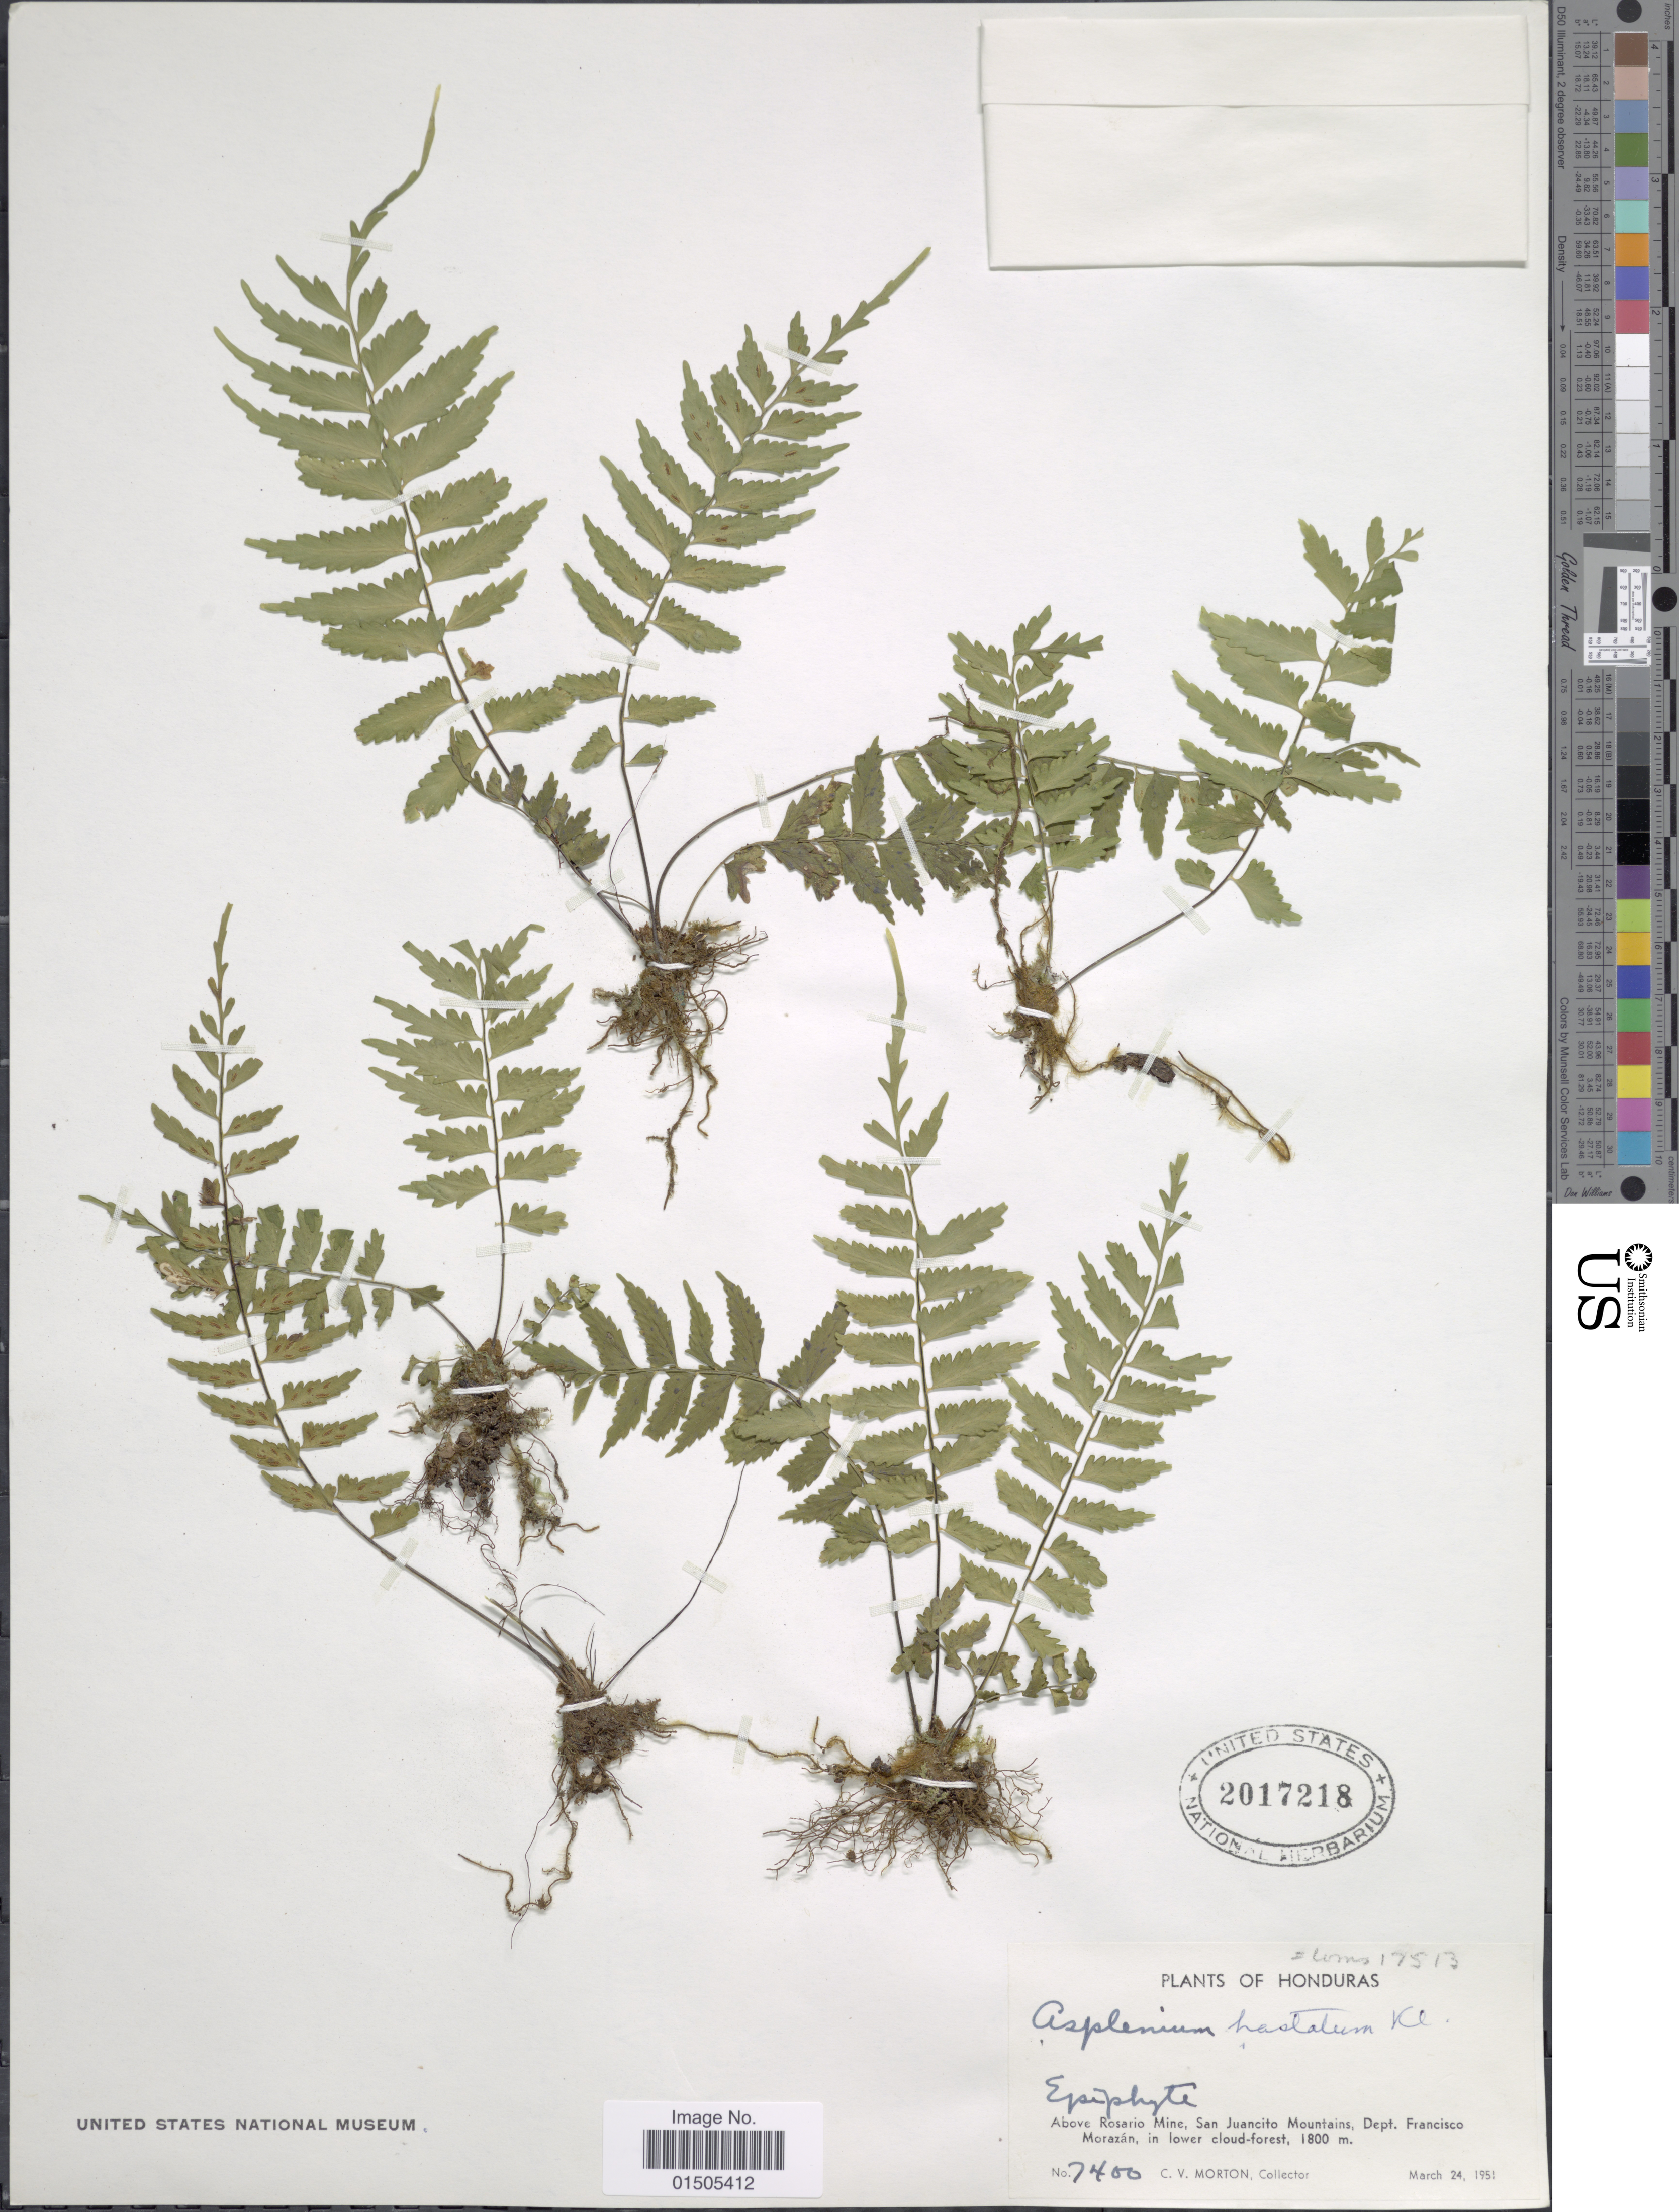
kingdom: Plantae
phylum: Tracheophyta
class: Polypodiopsida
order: Polypodiales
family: Aspleniaceae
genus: Asplenium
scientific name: Asplenium auriculatum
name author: Sw.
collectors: C. V. Morton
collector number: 7400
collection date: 1951-03-24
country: Honduras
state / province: Fco. Morazán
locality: Above Rosario Mine, San Juancito Mountains.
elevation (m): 1800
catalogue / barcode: US 2017218